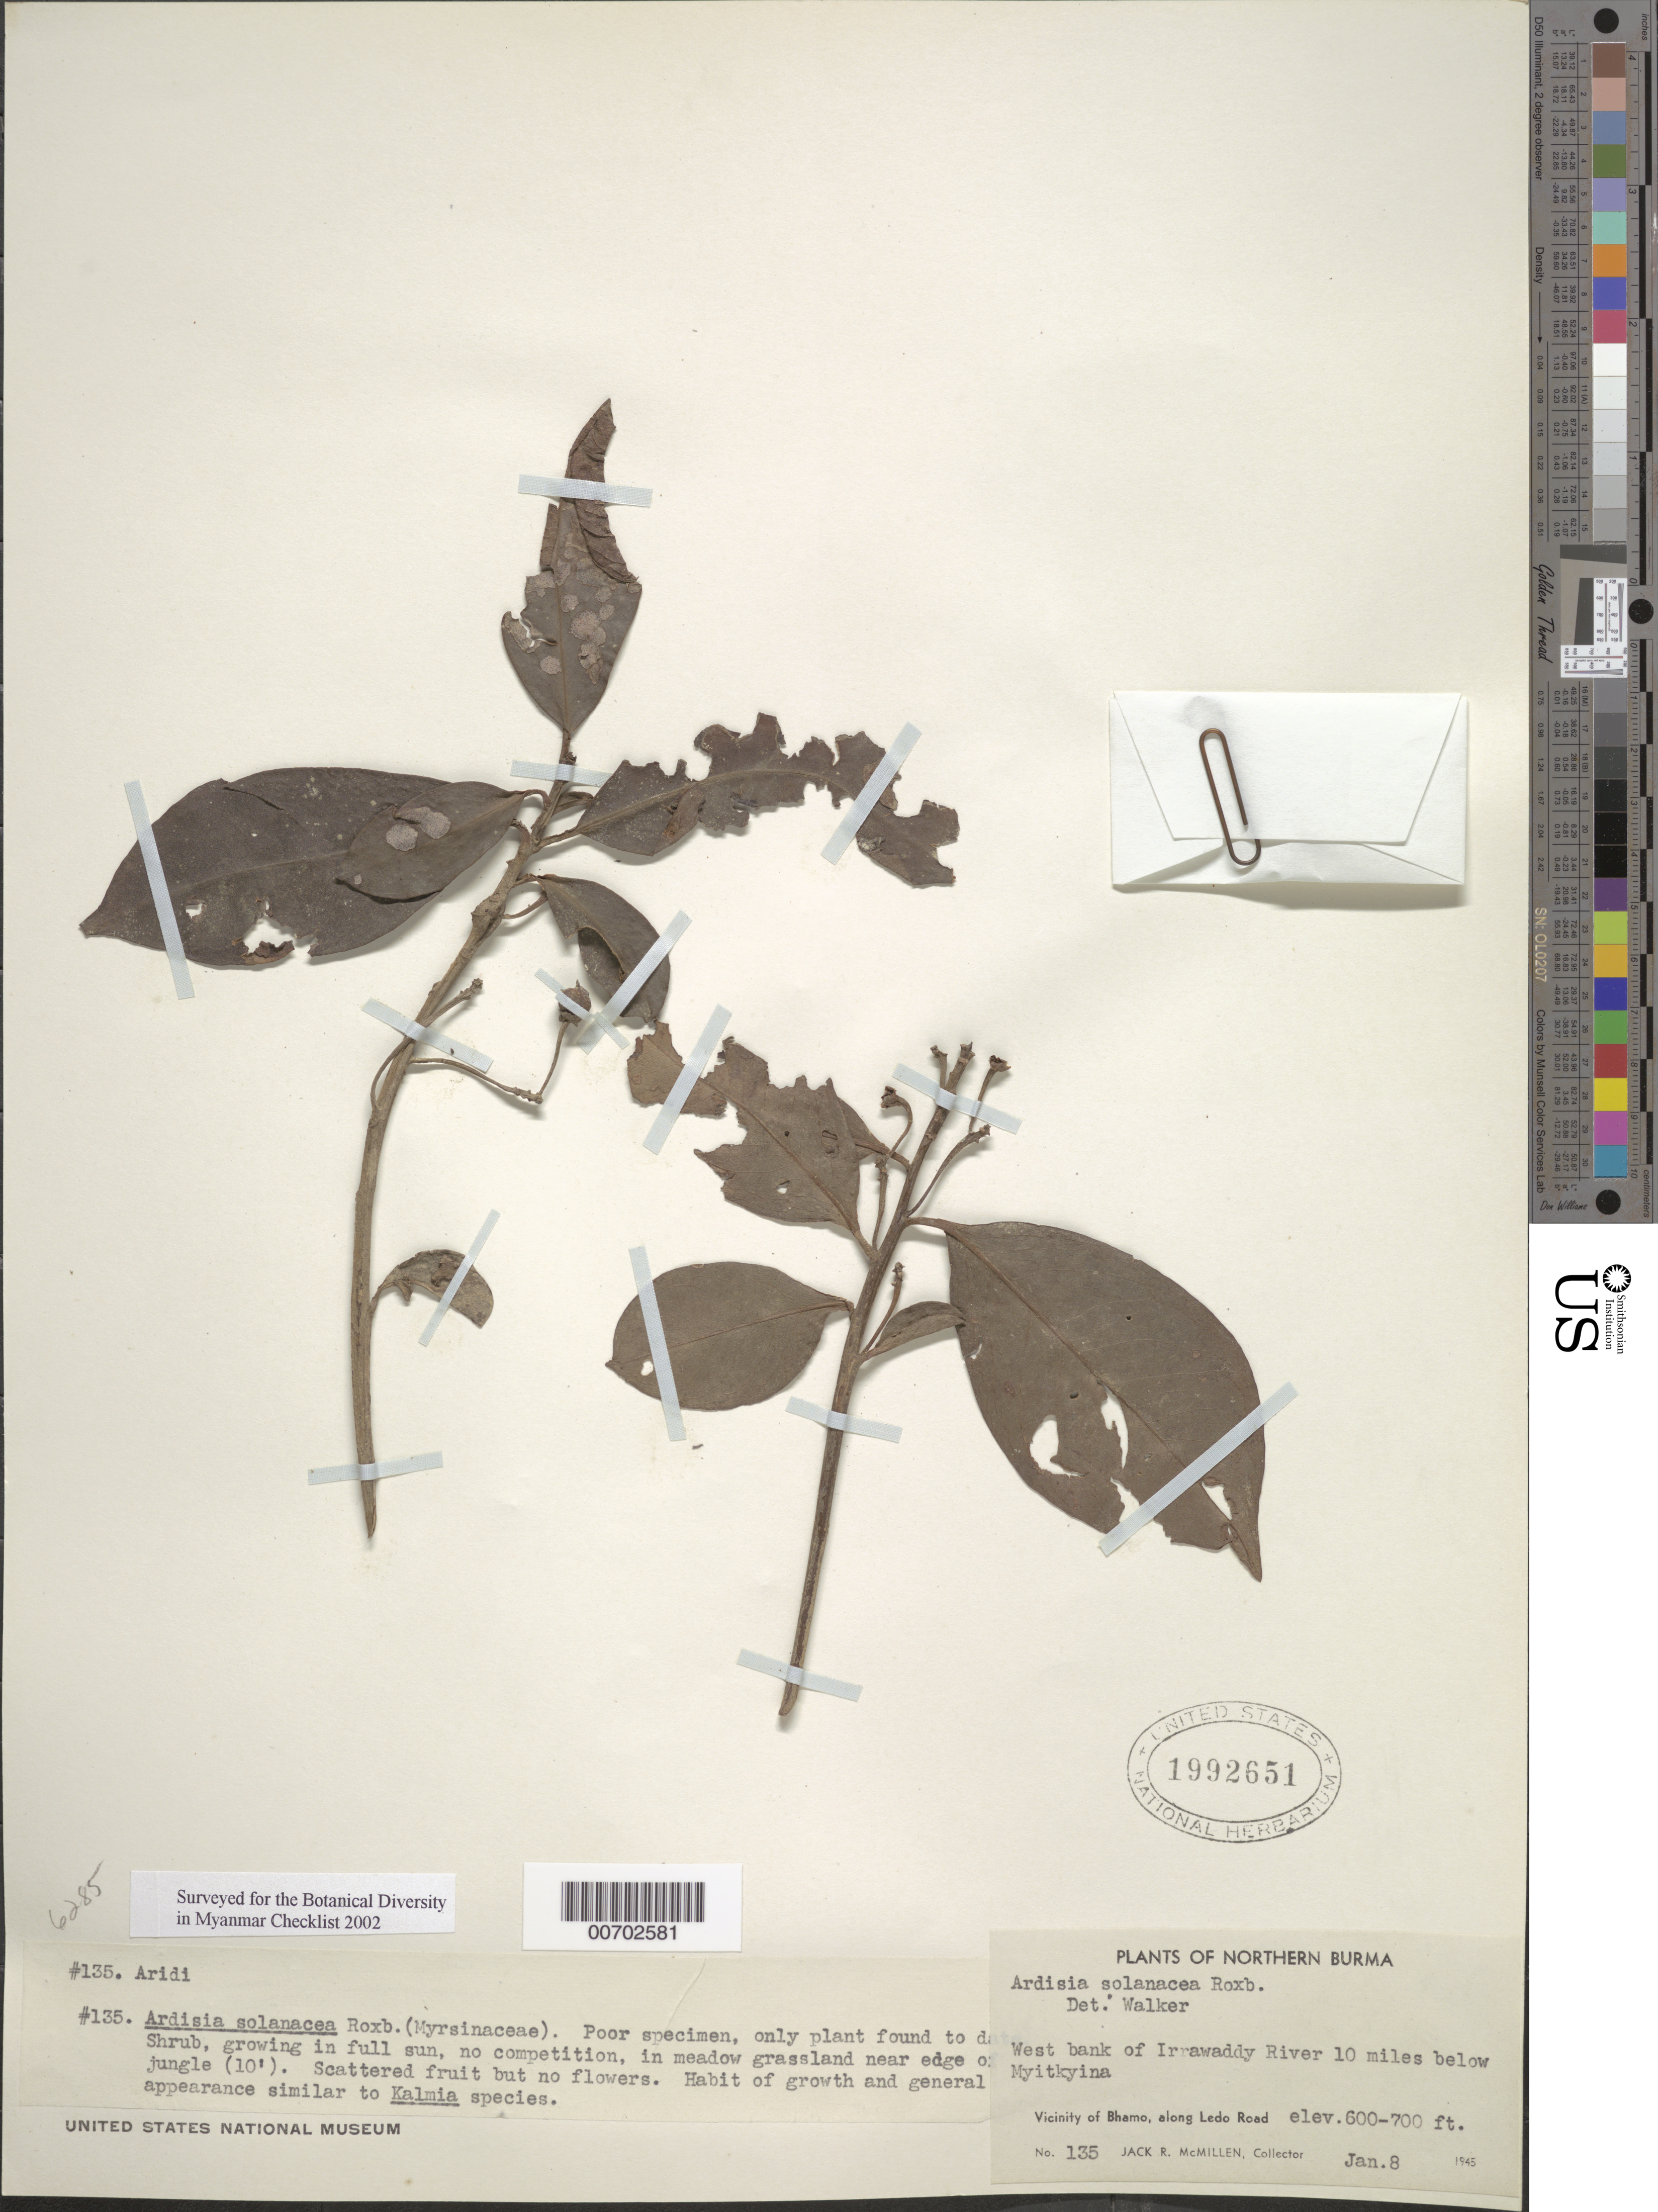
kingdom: Plantae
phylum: Tracheophyta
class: Magnoliopsida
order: Ericales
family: Primulaceae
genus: Ardisia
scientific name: Ardisia solanacea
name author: Roxb.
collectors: J. McMillen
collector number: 135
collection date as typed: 08 Jan 1945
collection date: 1945-01-08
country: Myanmar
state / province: Kachin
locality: Bhamo, vic.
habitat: Full sun, meadow grassland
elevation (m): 183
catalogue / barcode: US 1992651